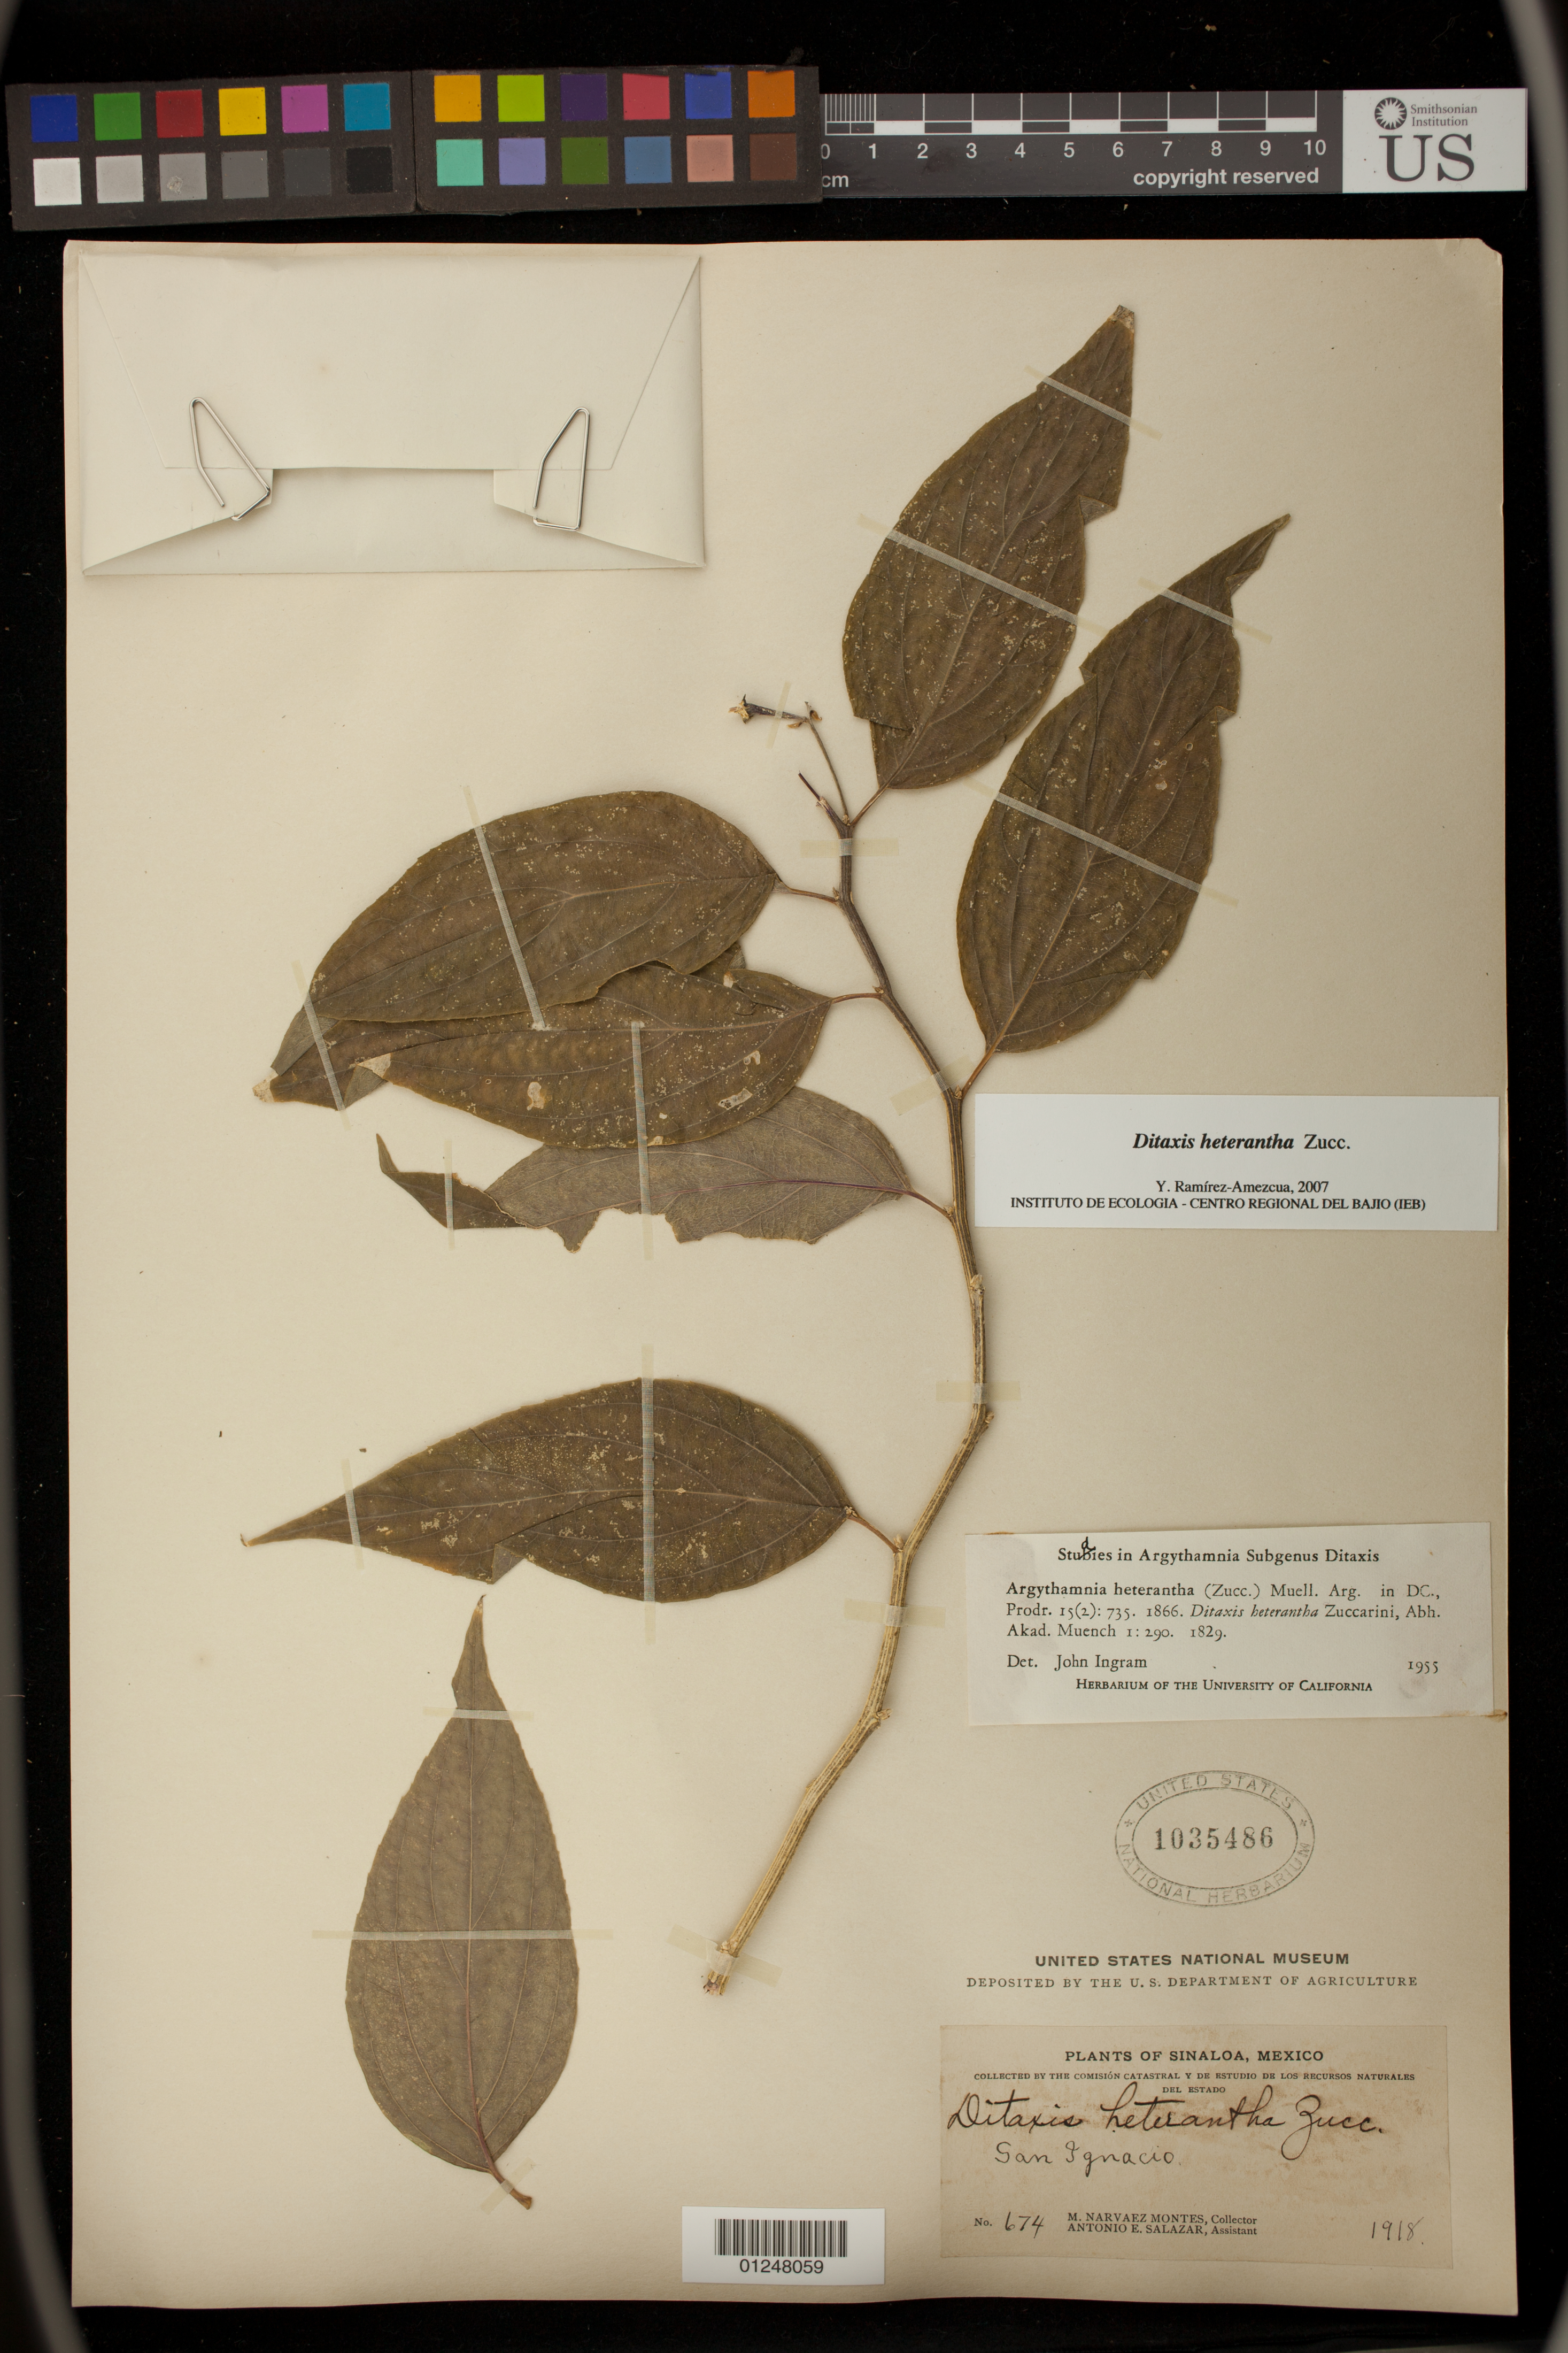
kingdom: Plantae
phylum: Tracheophyta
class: Magnoliopsida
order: Malpighiales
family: Euphorbiaceae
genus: Ditaxis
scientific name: Ditaxis heterantha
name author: Zucc.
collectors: M. Narvaez-Montes & A. E. Salazar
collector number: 674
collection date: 1918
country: Mexico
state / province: Sinaloa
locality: San Ignacio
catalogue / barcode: US 1035486